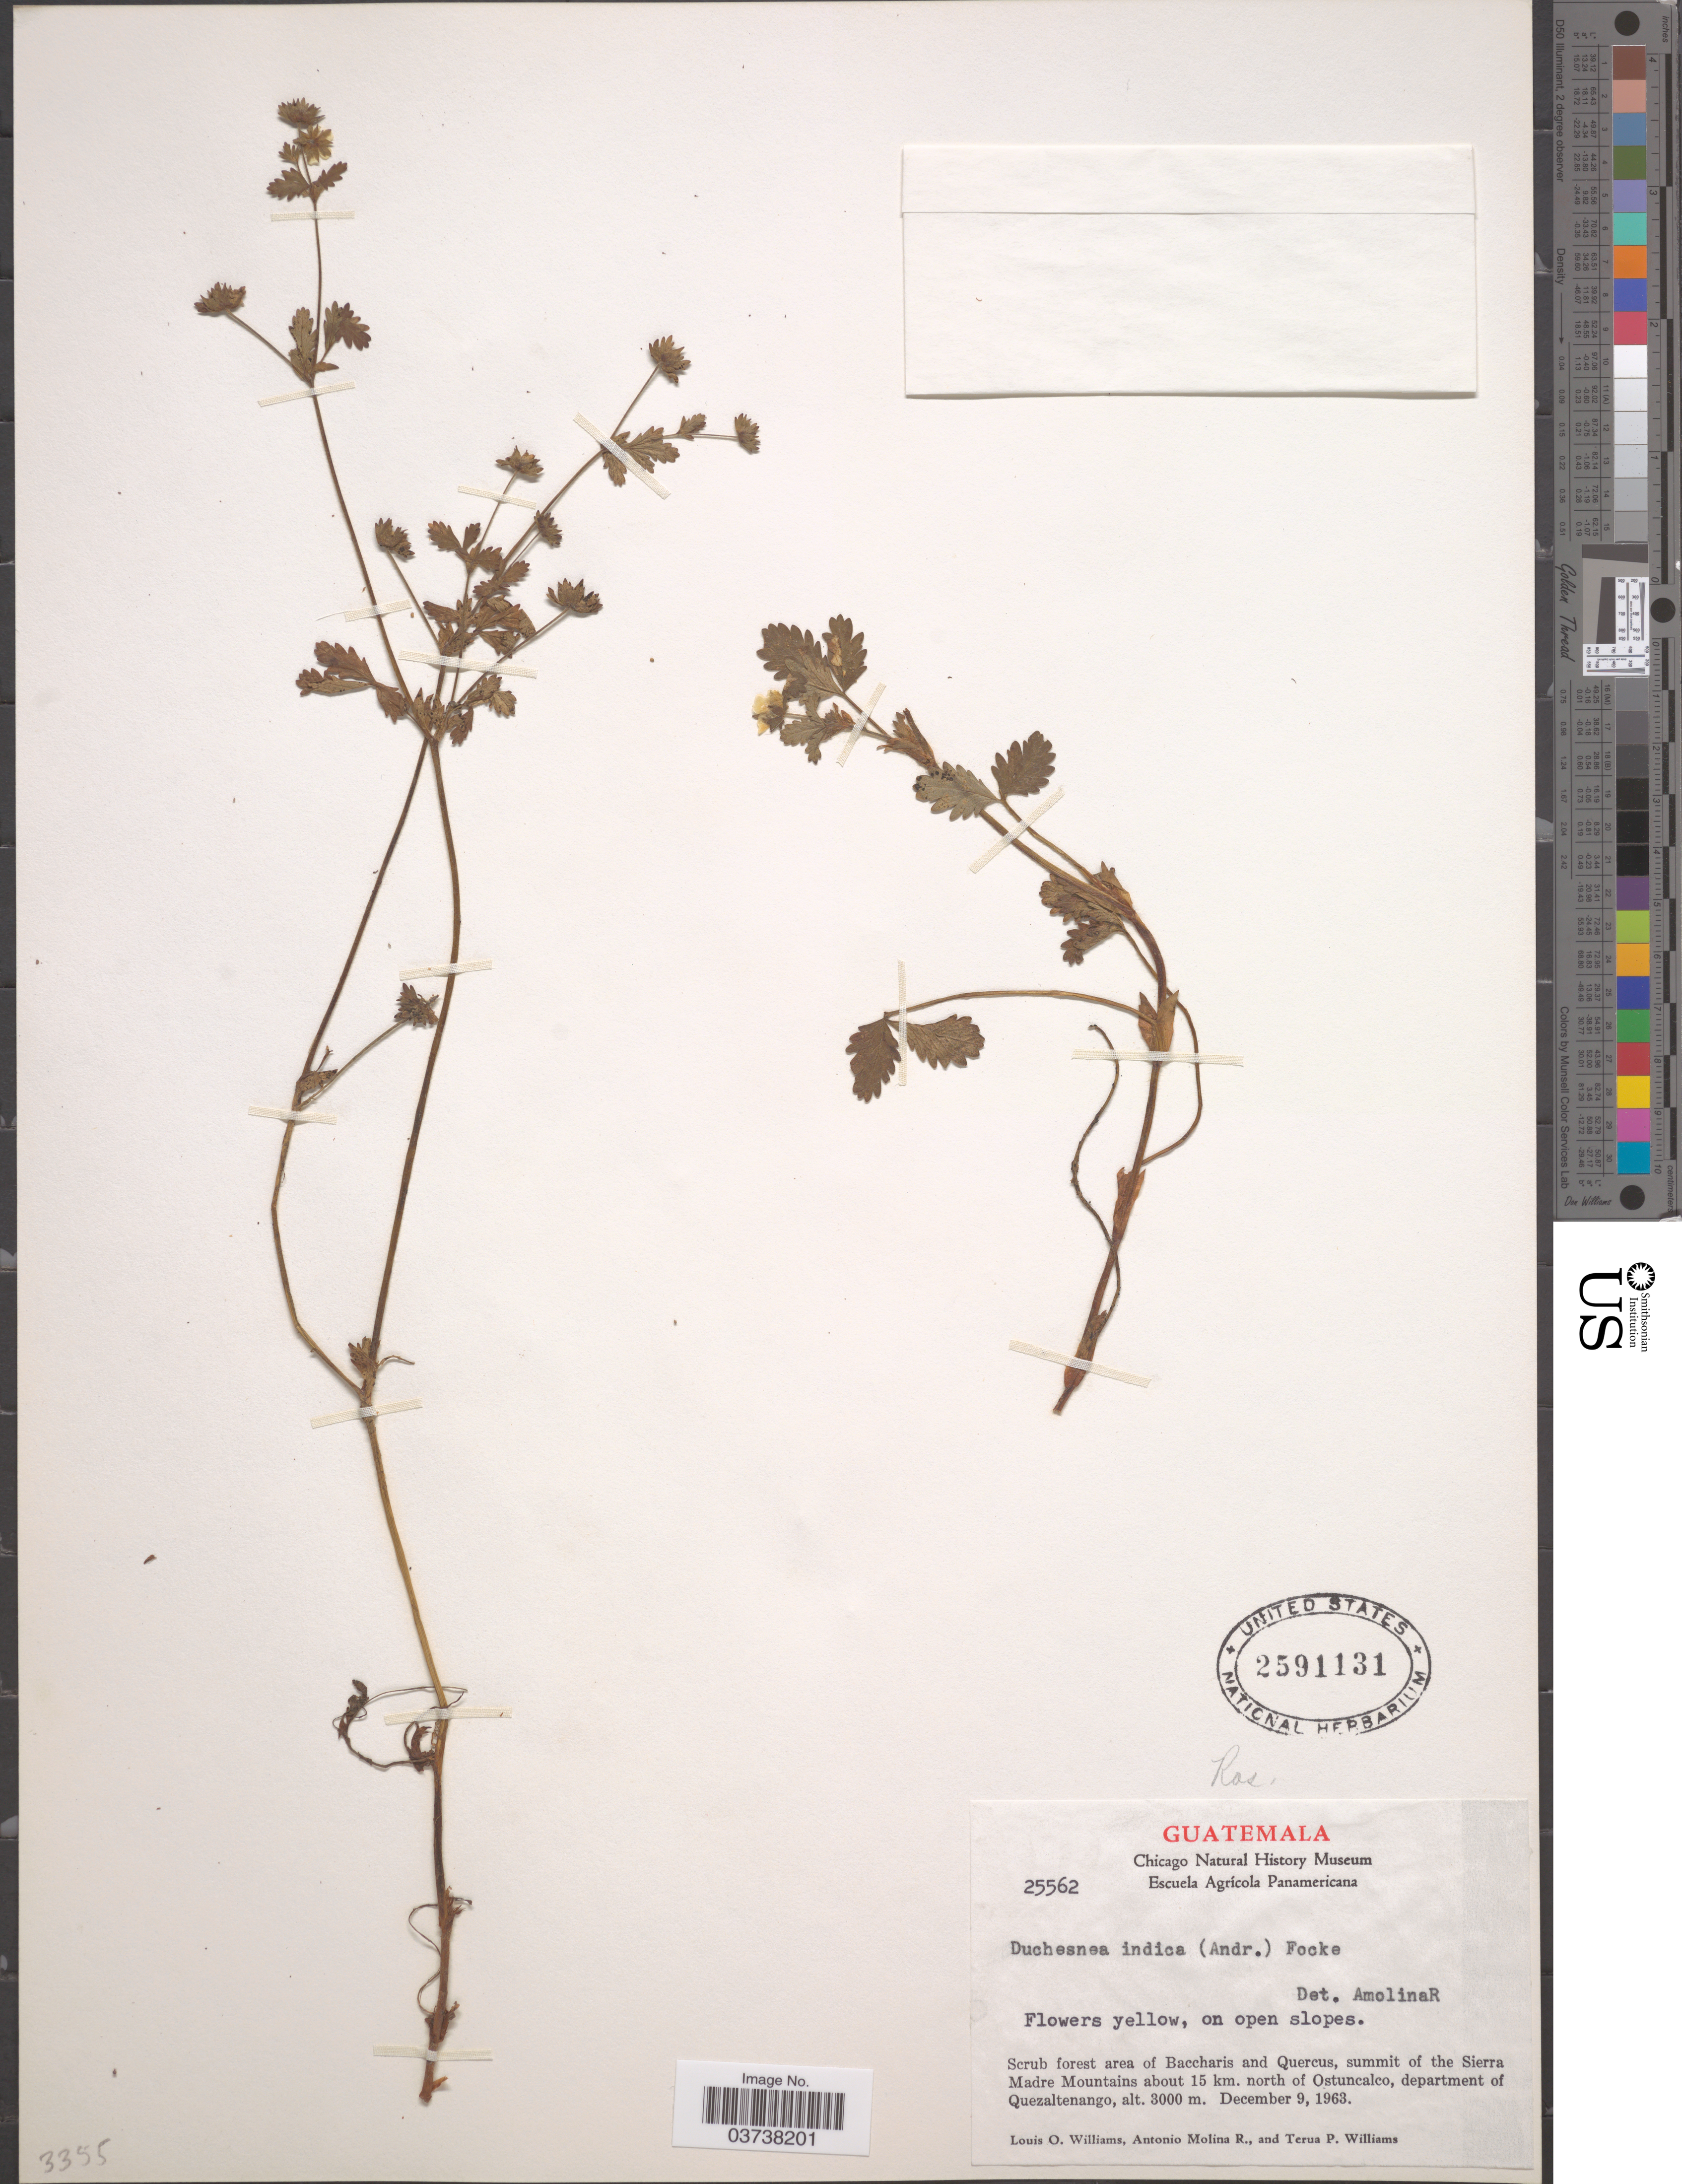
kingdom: Plantae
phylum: Tracheophyta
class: Magnoliopsida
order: Rosales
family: Rosaceae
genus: Potentilla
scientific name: Potentilla heterosepala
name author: Fritsch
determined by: Strong, Mark T., (BOT), Smithsonian Institution - National Museum of Natural History (UNITED STATES)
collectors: L. O. Williams, A. Molina R. & T. Williams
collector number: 25562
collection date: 1963-12-09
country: Guatemala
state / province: Quetzaltenango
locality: Scrub forest area of Baccharis and Quercus, summit of the Sierra Madre Mountains about 15 km. north of Ostuncalco, department of Quezaltenango.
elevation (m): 3000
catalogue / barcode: US 2591131